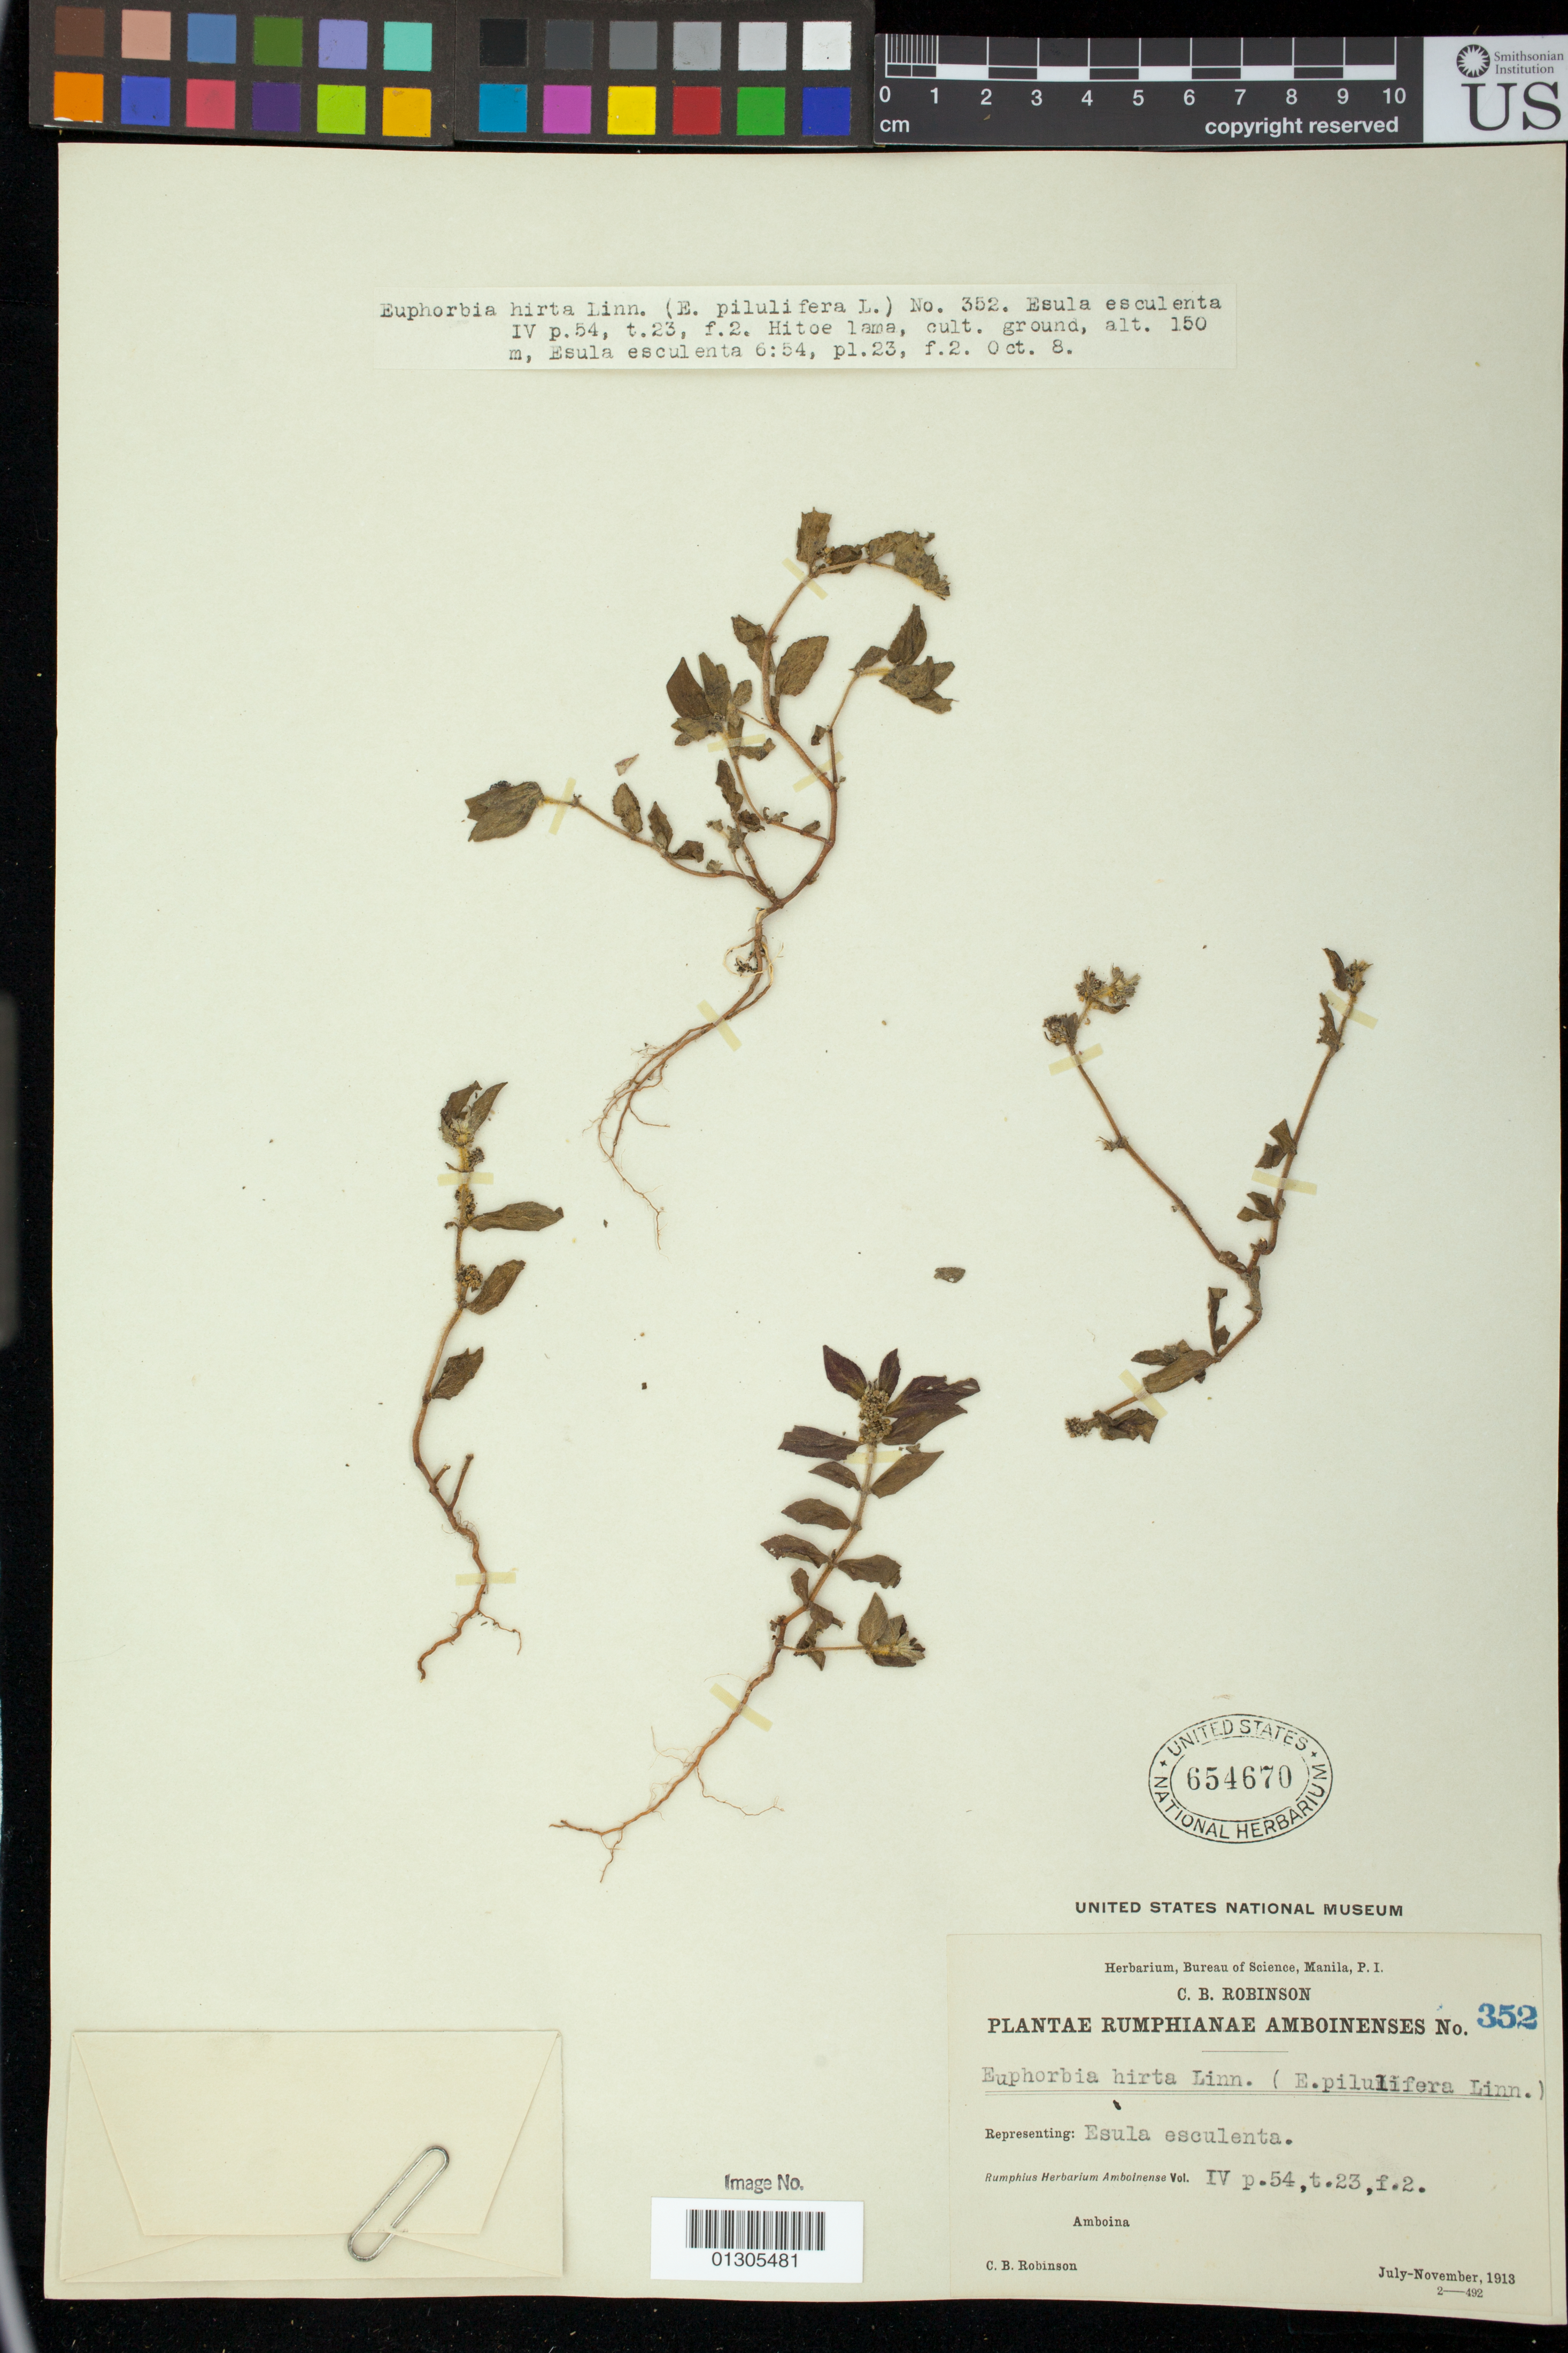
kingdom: Plantae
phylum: Tracheophyta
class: Magnoliopsida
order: Malpighiales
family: Euphorbiaceae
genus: Euphorbia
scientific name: Euphorbia hirta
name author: L.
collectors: C. Robinson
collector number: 352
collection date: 1913-11-08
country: Indonesia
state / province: Maluku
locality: Hitoe lama [Hitulama]; Amboina [Ambon Island]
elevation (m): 150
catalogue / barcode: US 654670